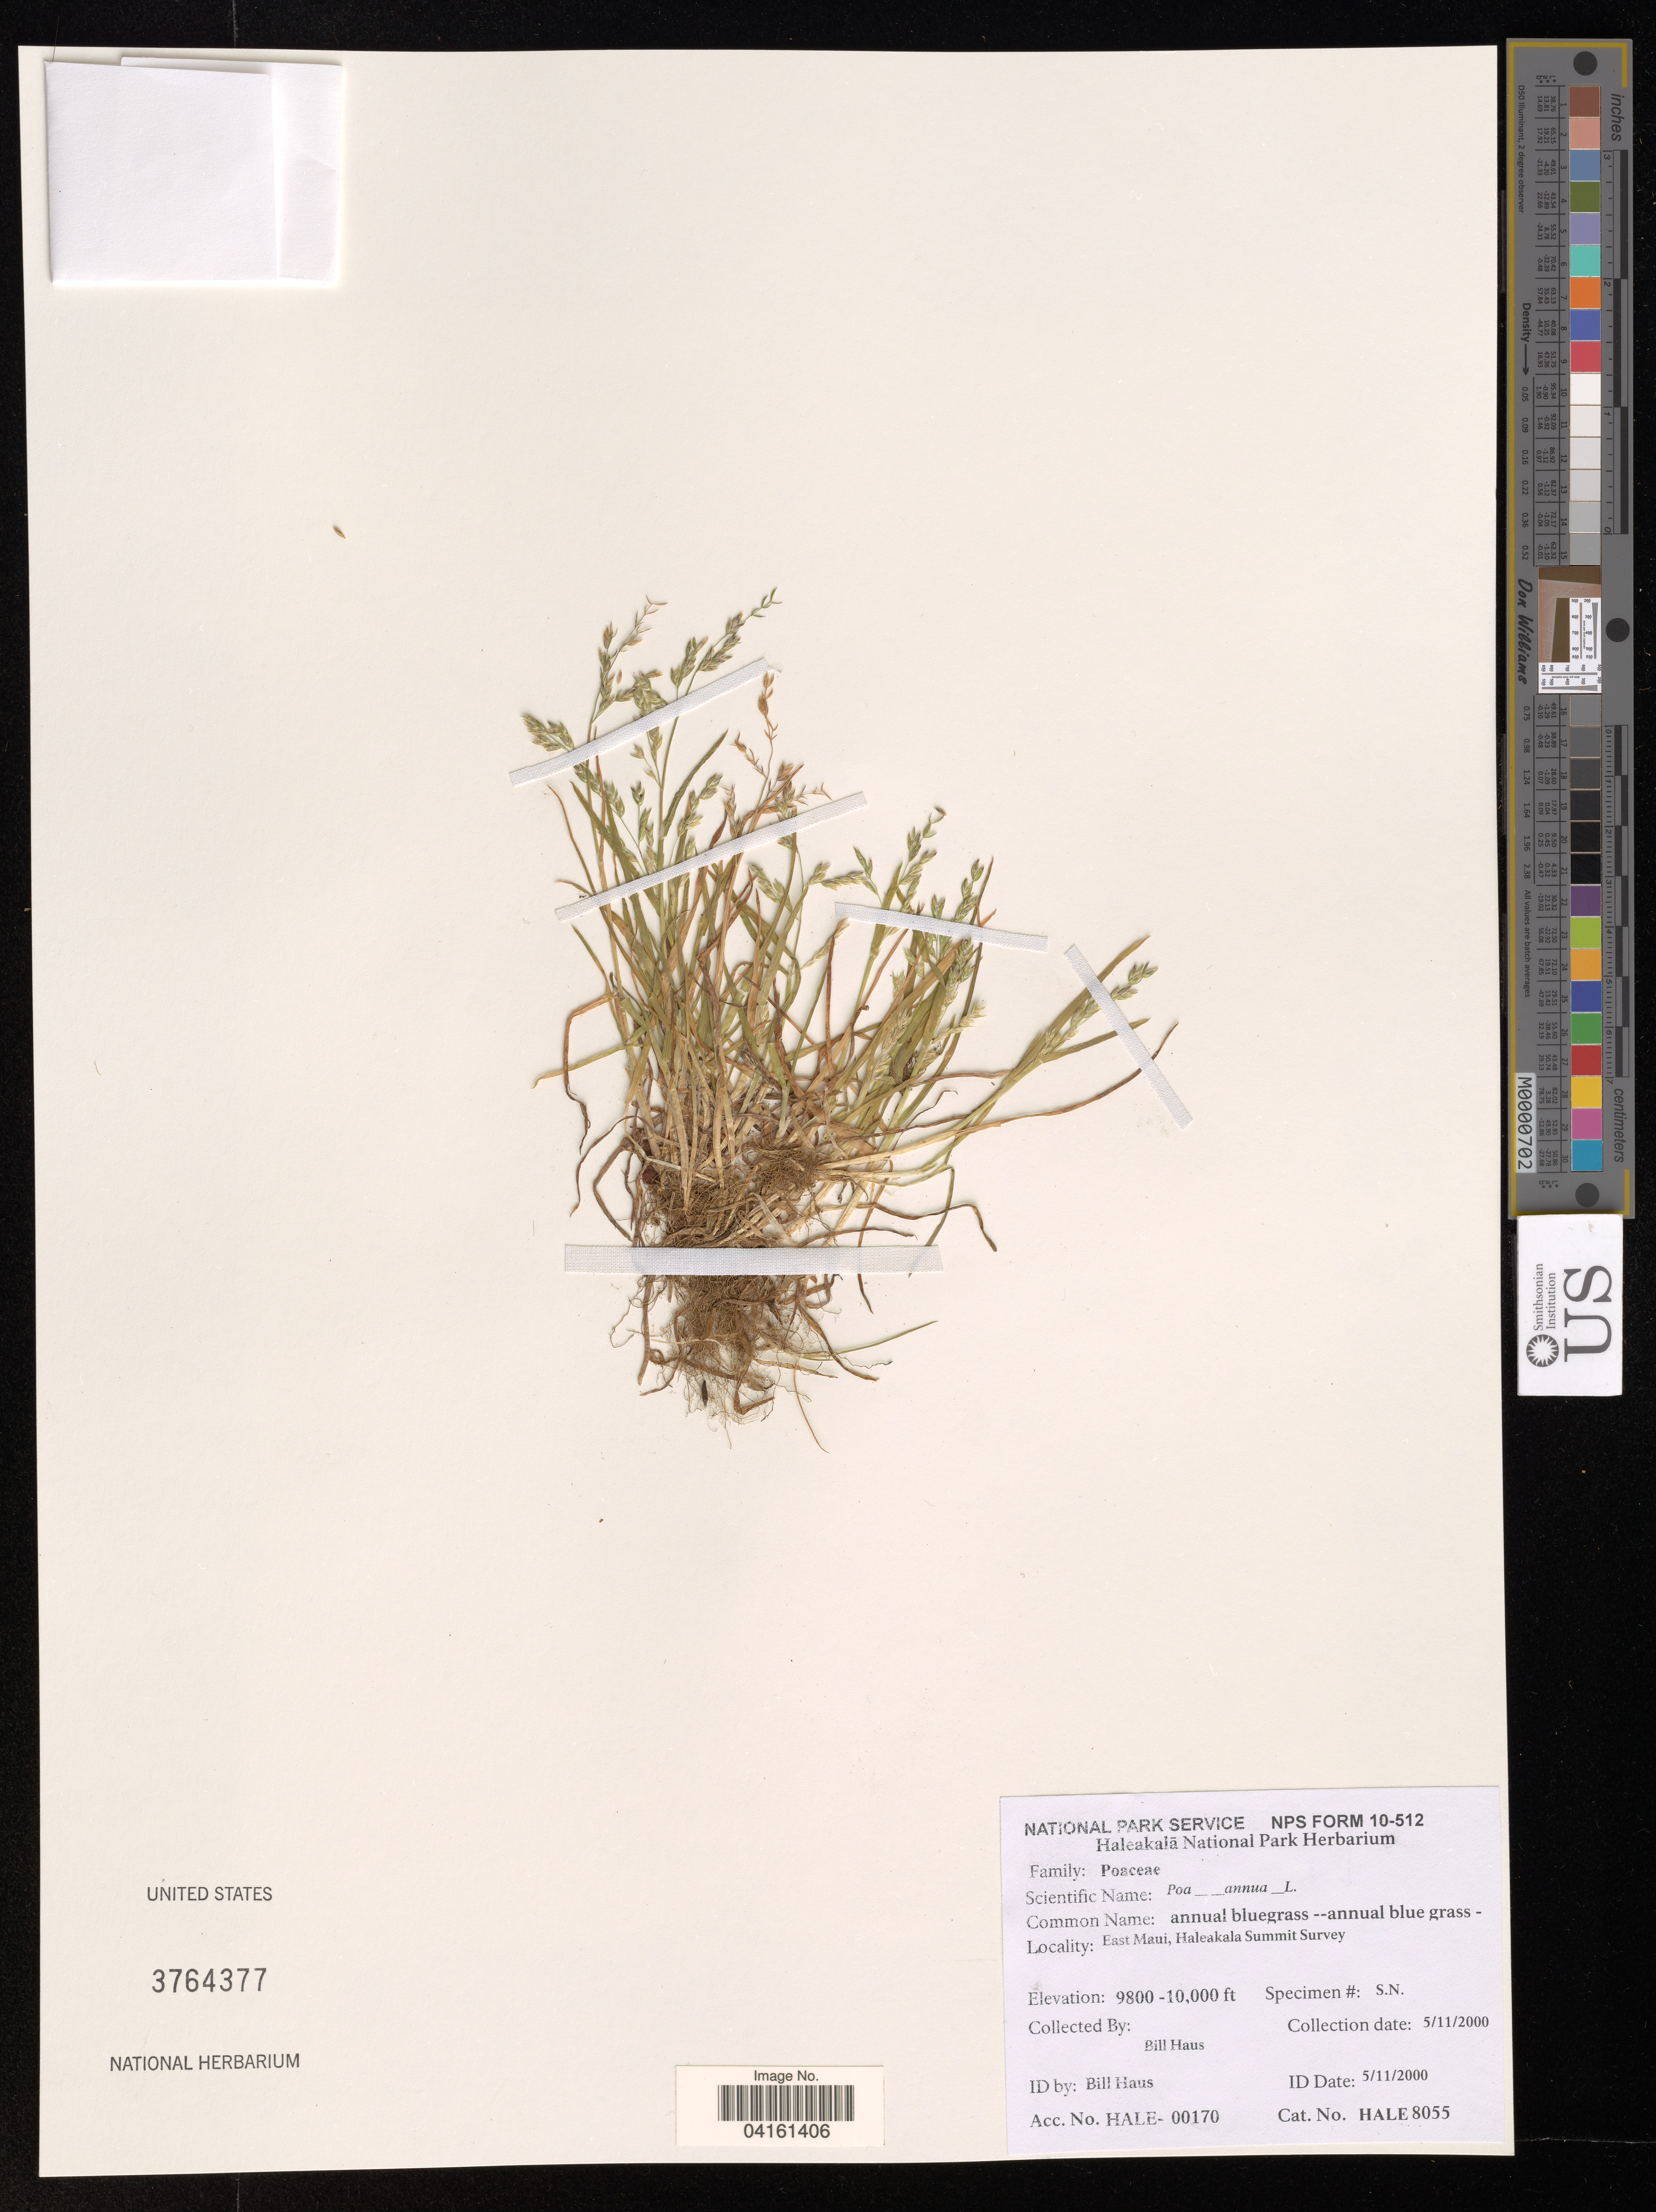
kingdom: Plantae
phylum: Tracheophyta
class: Liliopsida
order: Poales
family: Poaceae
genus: Poa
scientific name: Poa annua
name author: L.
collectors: B. Haus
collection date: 2000-05-11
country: United States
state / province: Hawaii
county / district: Maui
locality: East Maui, Haleakala Summit Survey.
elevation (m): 2987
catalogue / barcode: US 3764377